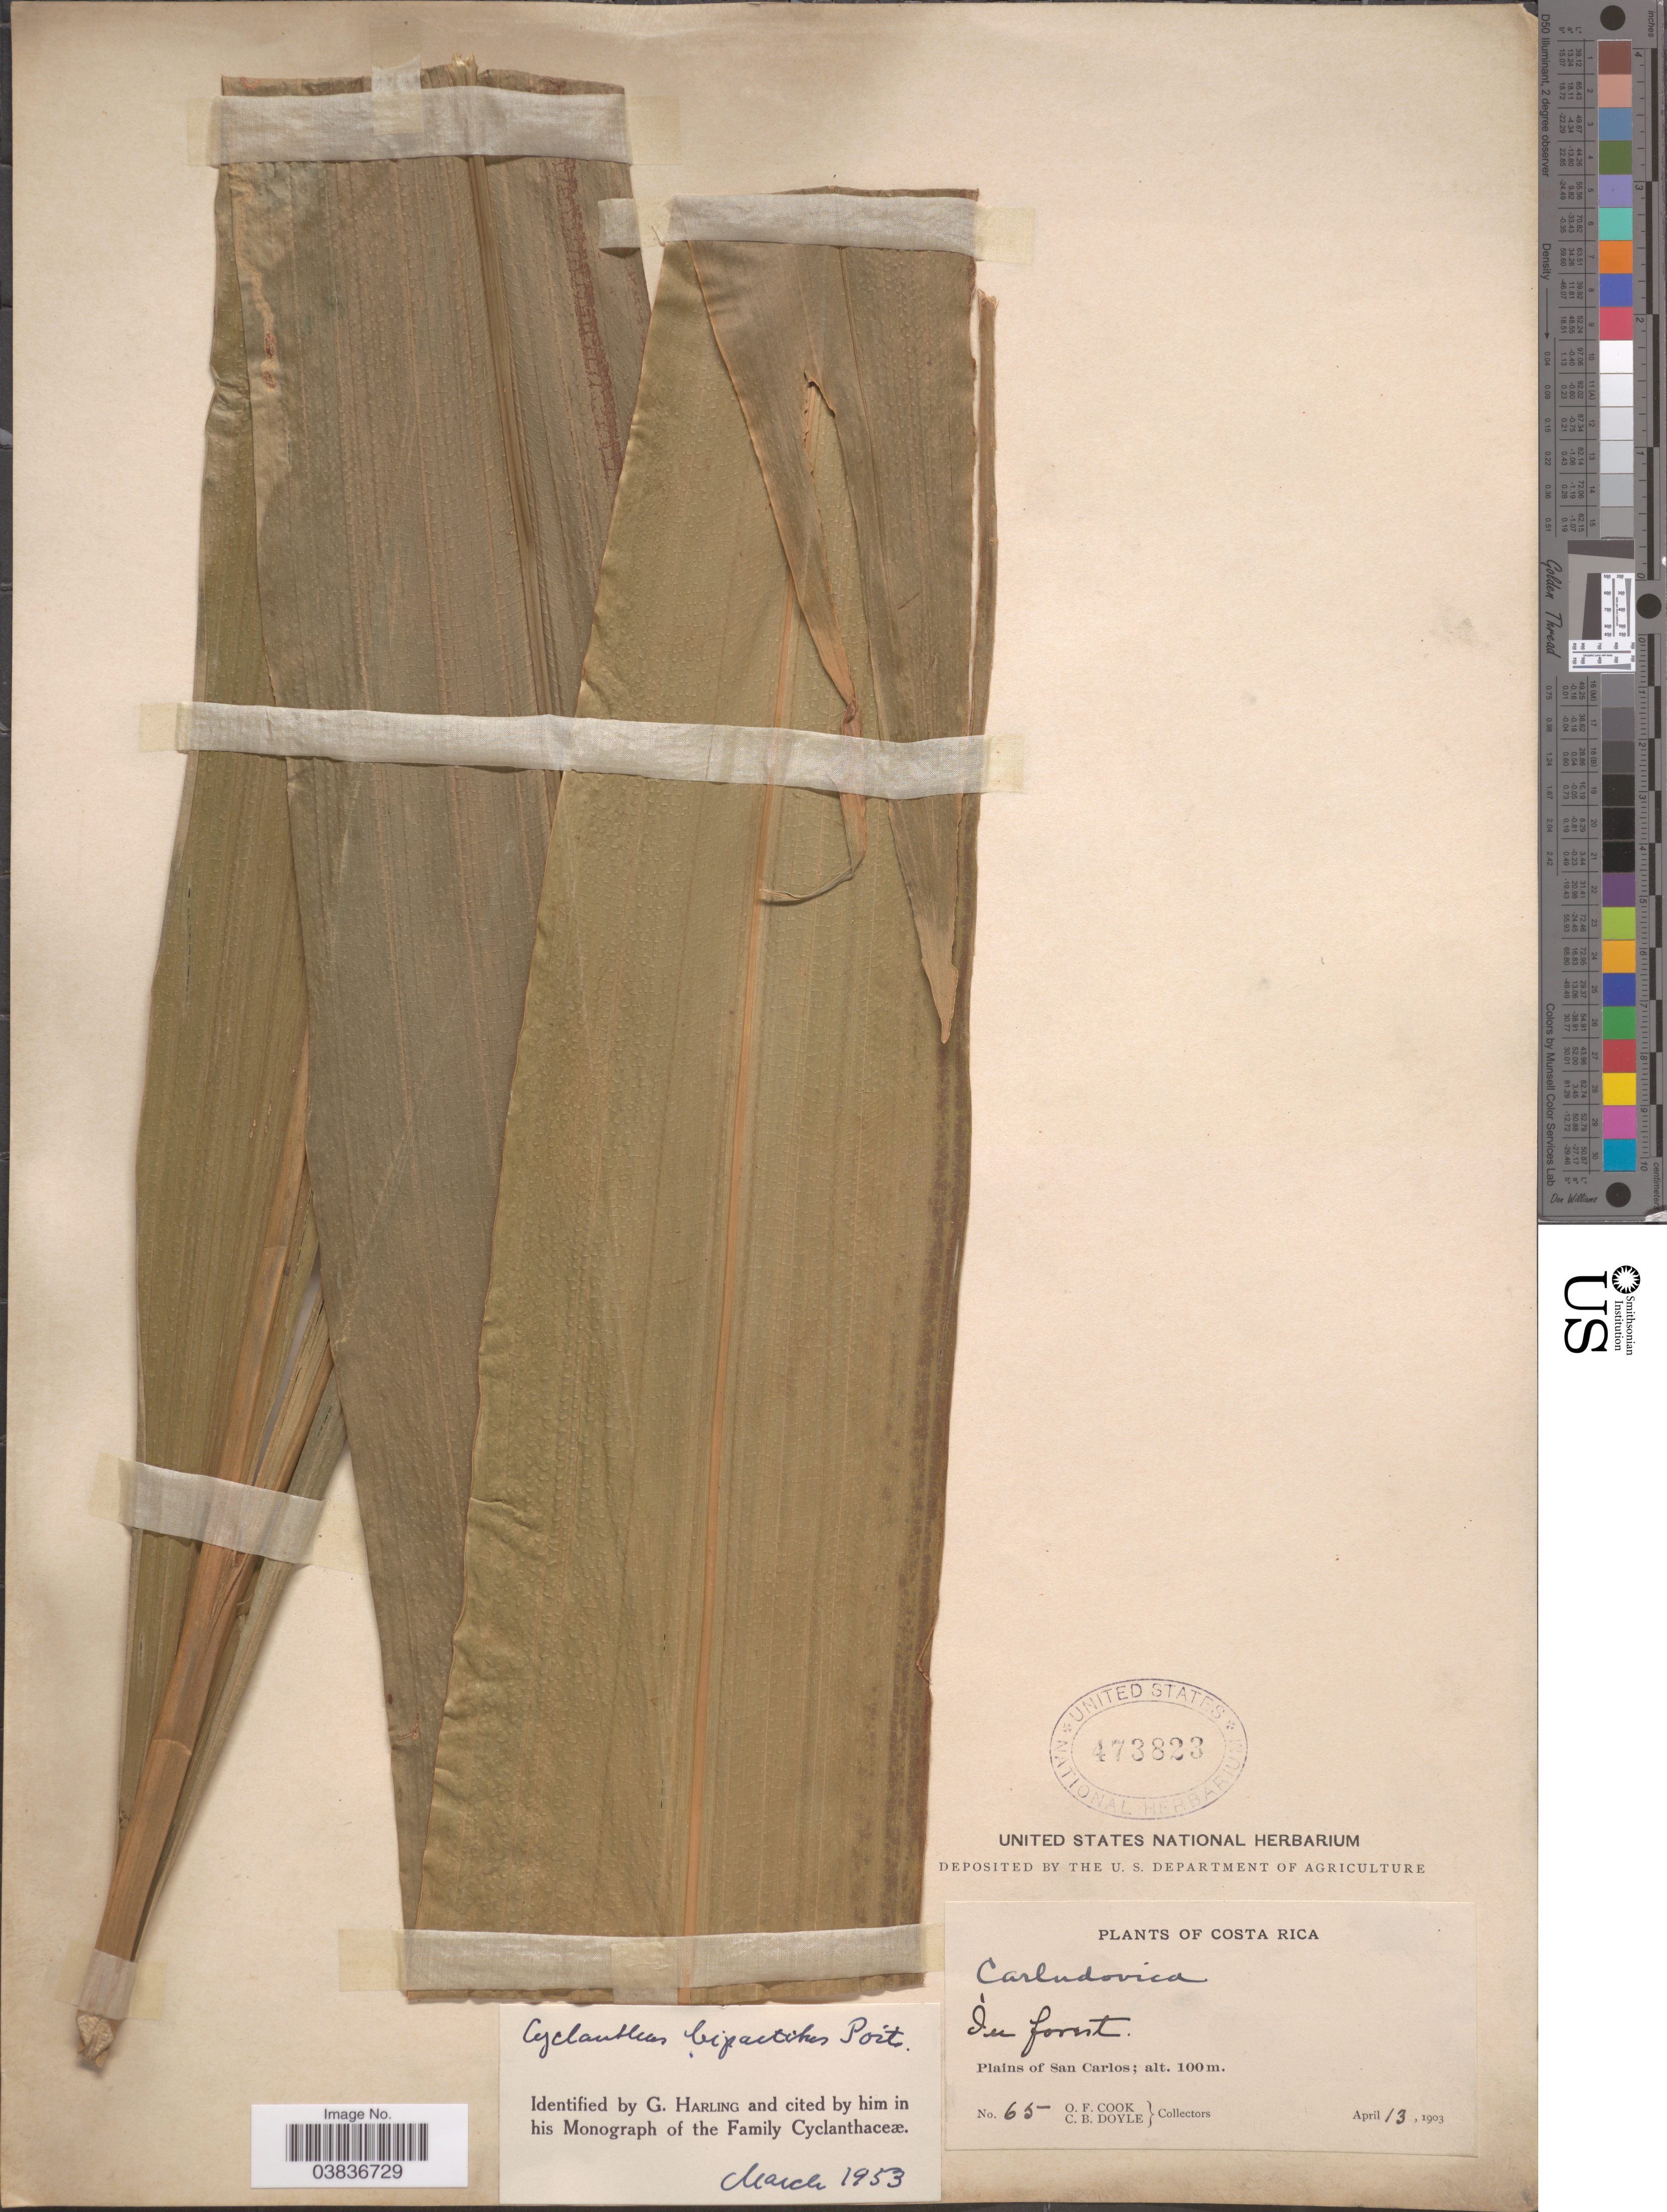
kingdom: Plantae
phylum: Tracheophyta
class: Liliopsida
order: Pandanales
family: Cyclanthaceae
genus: Cyclanthus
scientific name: Cyclanthus bipartitus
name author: Poit. ex A. Rich.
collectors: O. F. Cook & C. Doyle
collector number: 65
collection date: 1903-04-13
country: Costa Rica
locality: Plains of San Carlos.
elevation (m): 100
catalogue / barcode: US 473823